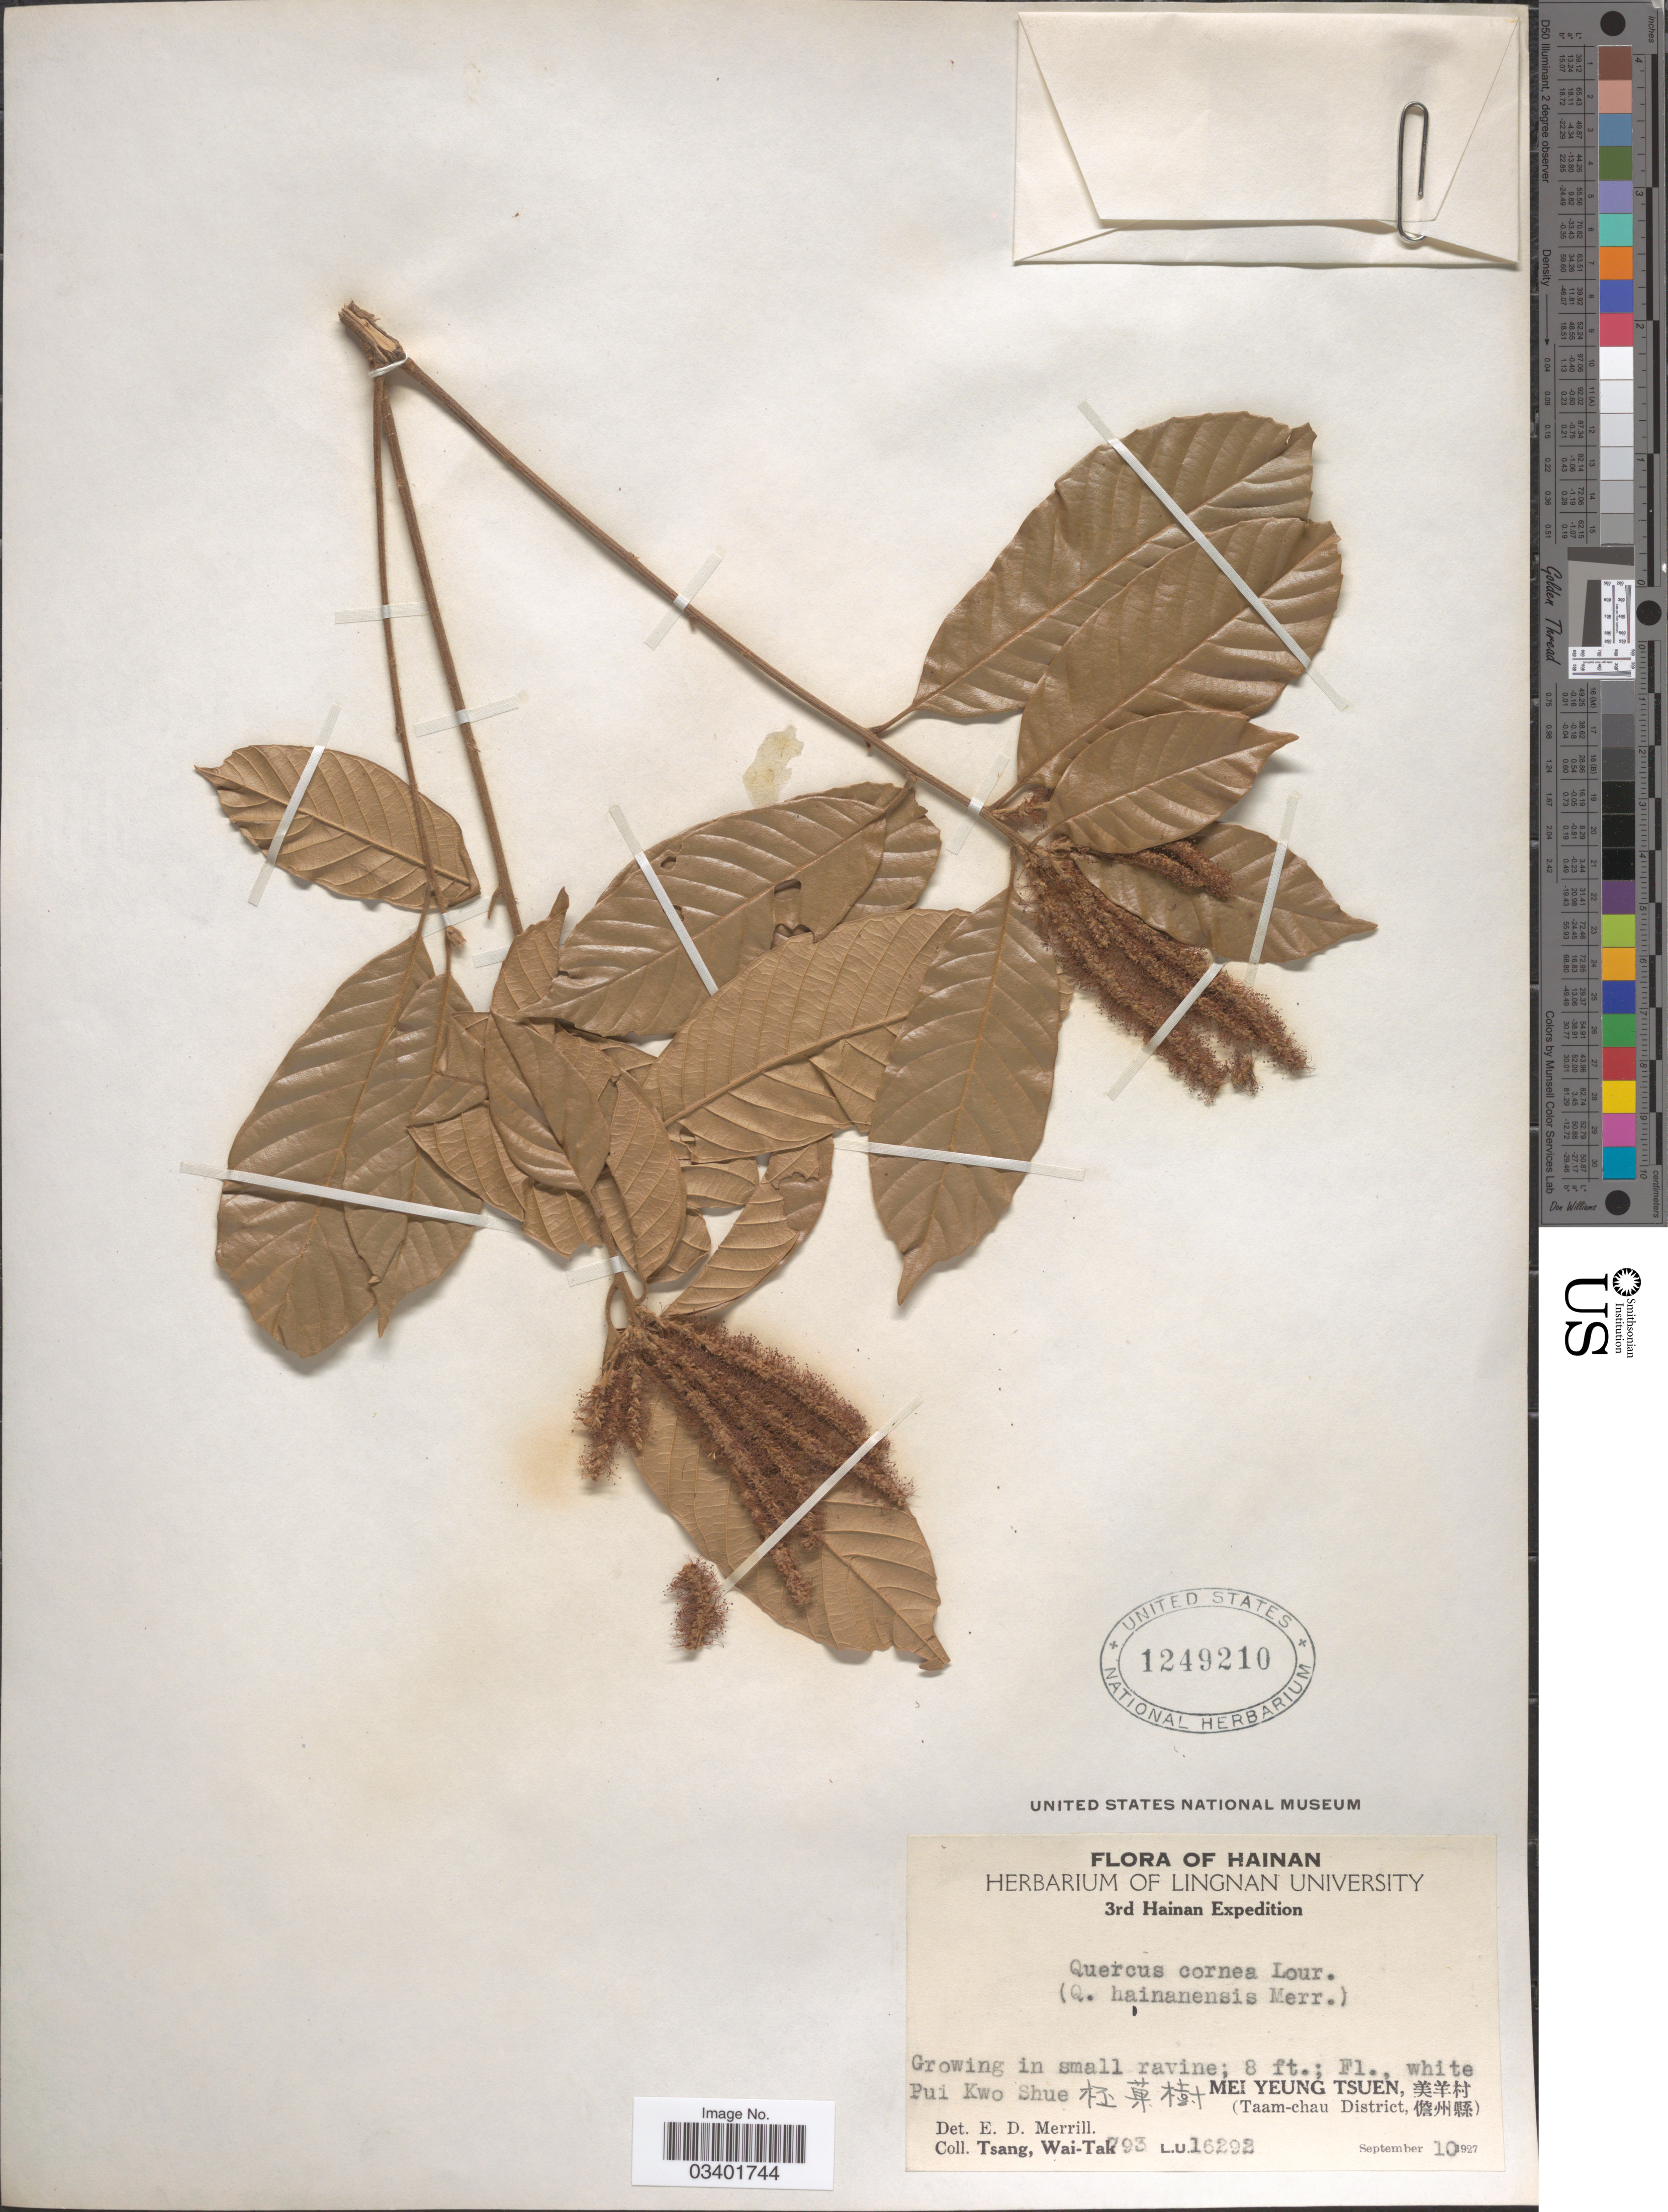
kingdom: Plantae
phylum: Tracheophyta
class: Magnoliopsida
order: Fagales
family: Fagaceae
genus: Lithocarpus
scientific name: Lithocarpus corneus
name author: (Lour.) Rehder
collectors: W. T. Tsang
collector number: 793 L.U. 16292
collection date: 1927-09-10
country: China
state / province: Hainan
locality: Pui Kwo Shue X, Mei Yeung Tsuen, X, (Taam-chau District, X).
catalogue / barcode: US 1249210